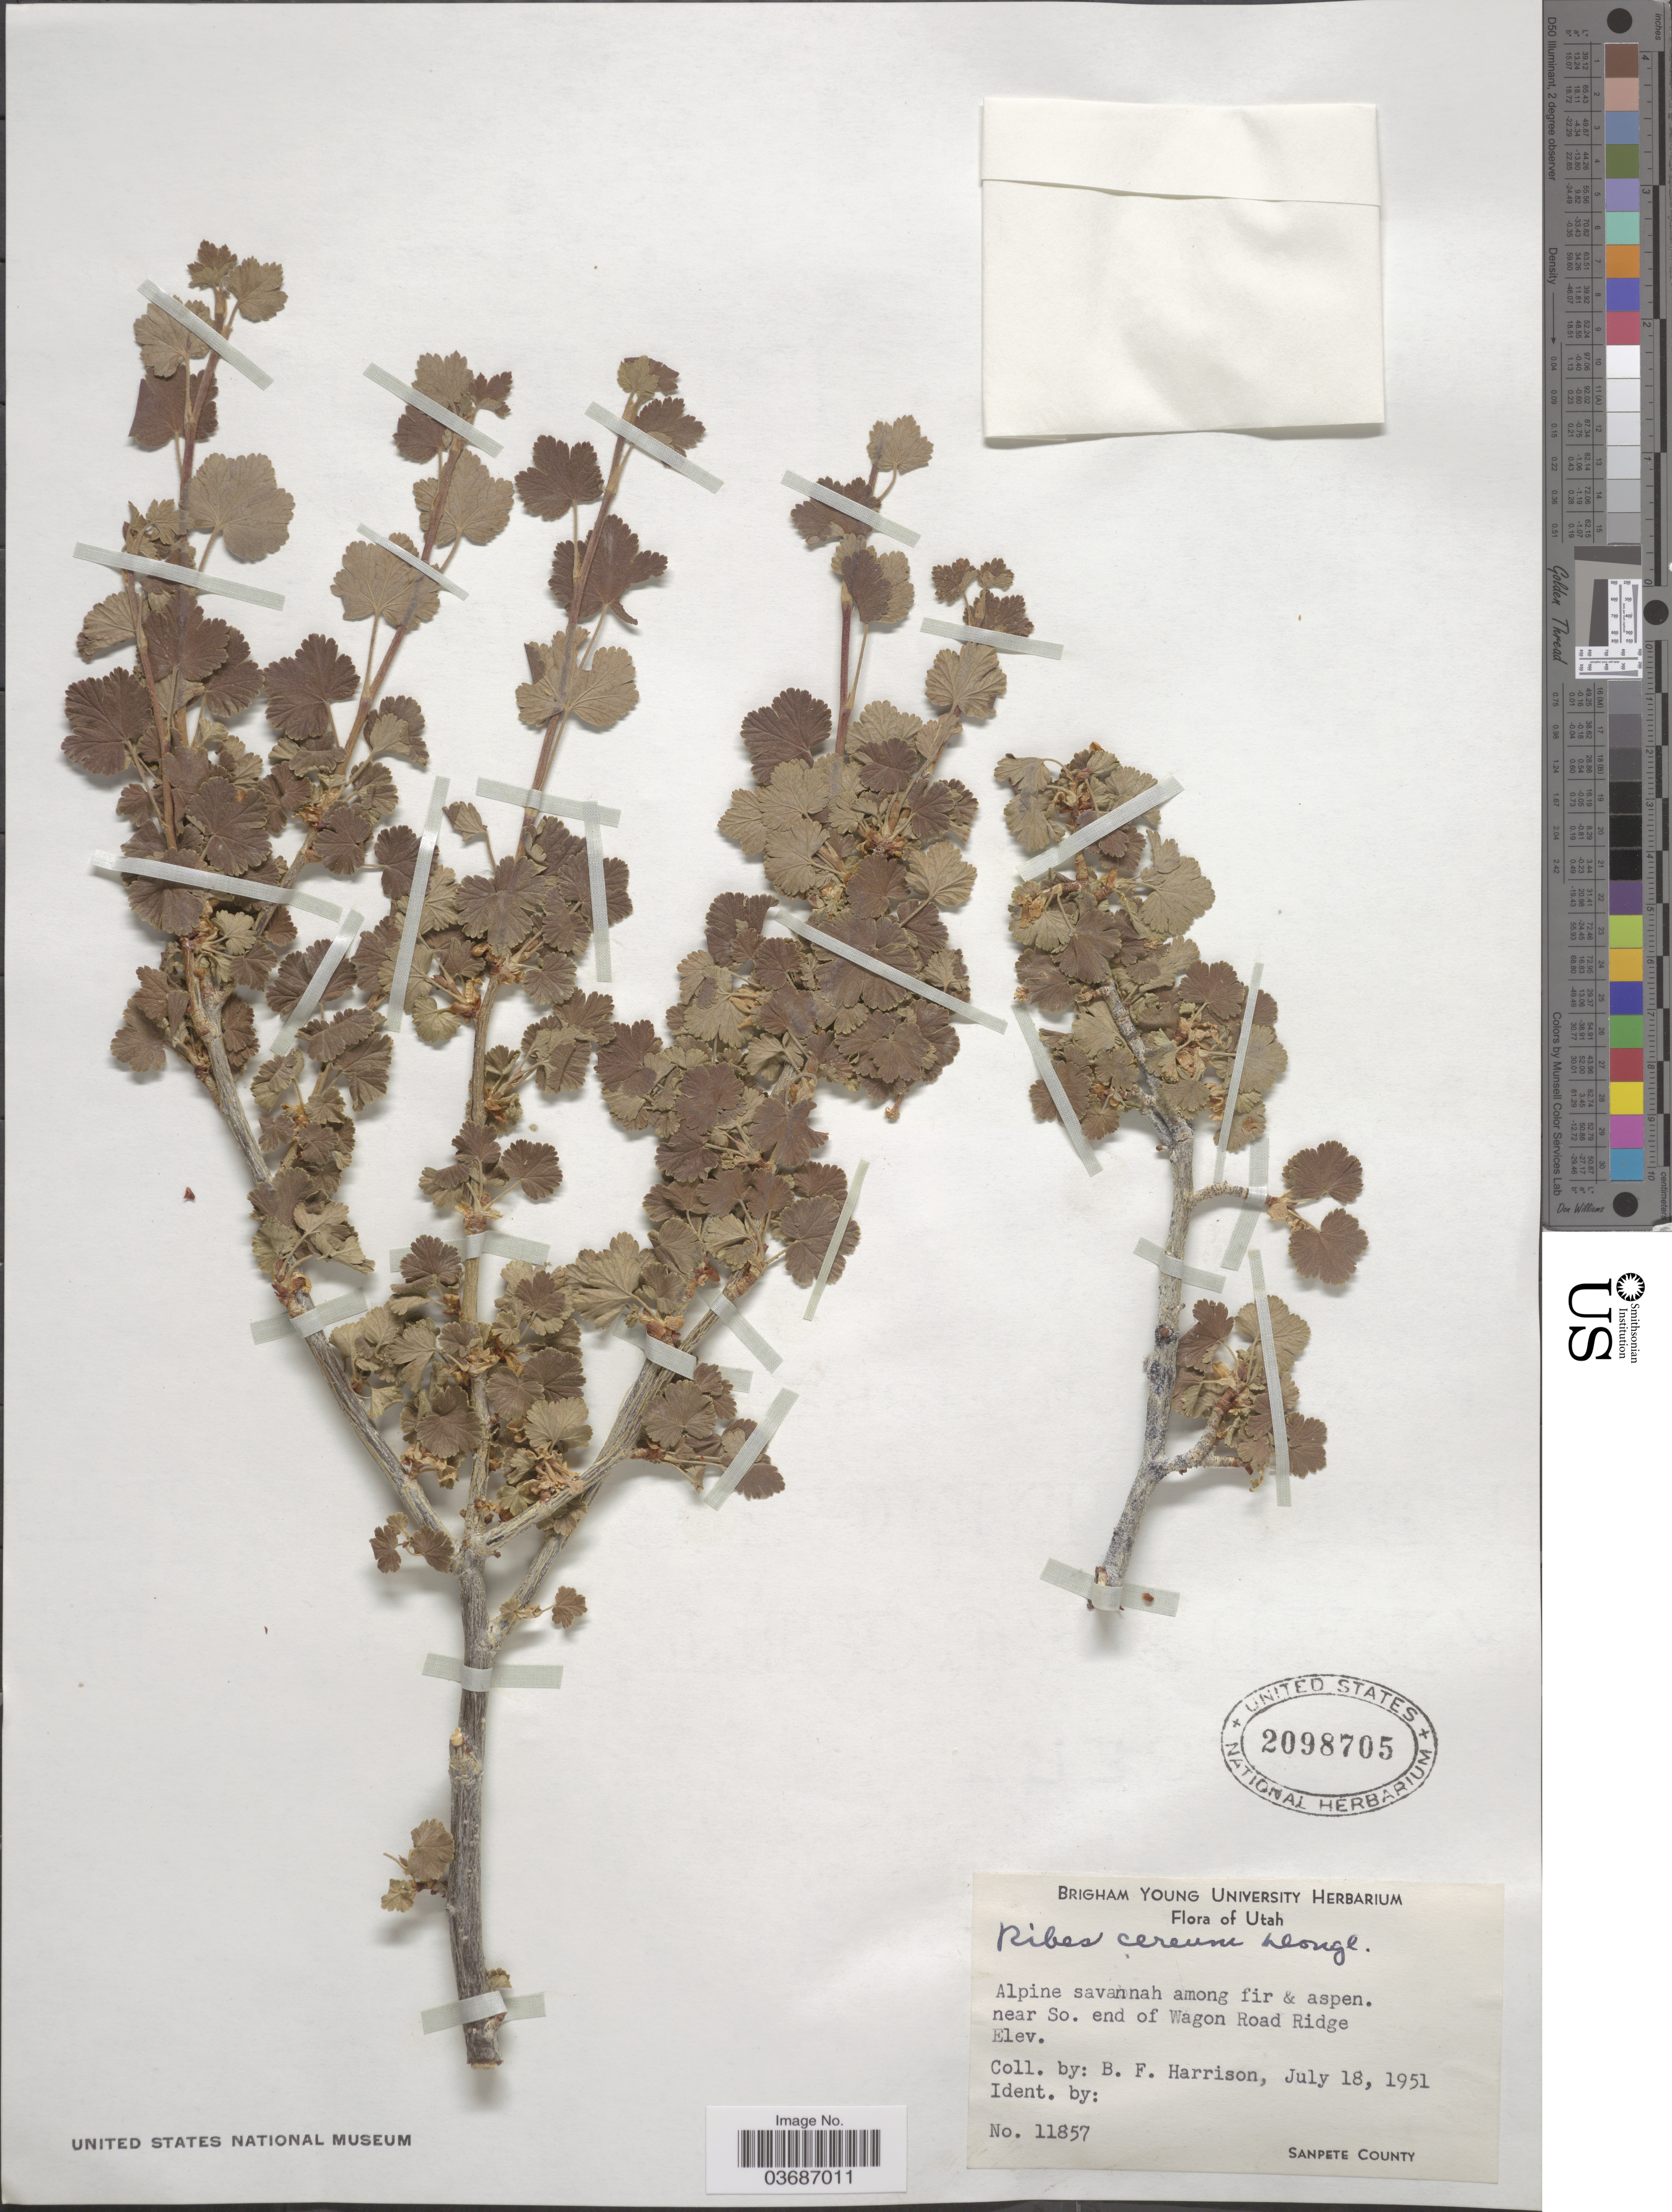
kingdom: Plantae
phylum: Tracheophyta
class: Magnoliopsida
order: Saxifragales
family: Grossulariaceae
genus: Ribes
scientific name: Ribes cereum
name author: Douglas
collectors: B. F. Harrison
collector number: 11857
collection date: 1951-07-18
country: United States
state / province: Utah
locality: Near So. end of Wagon Road Ridge. Sanpete County.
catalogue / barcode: US 2098705